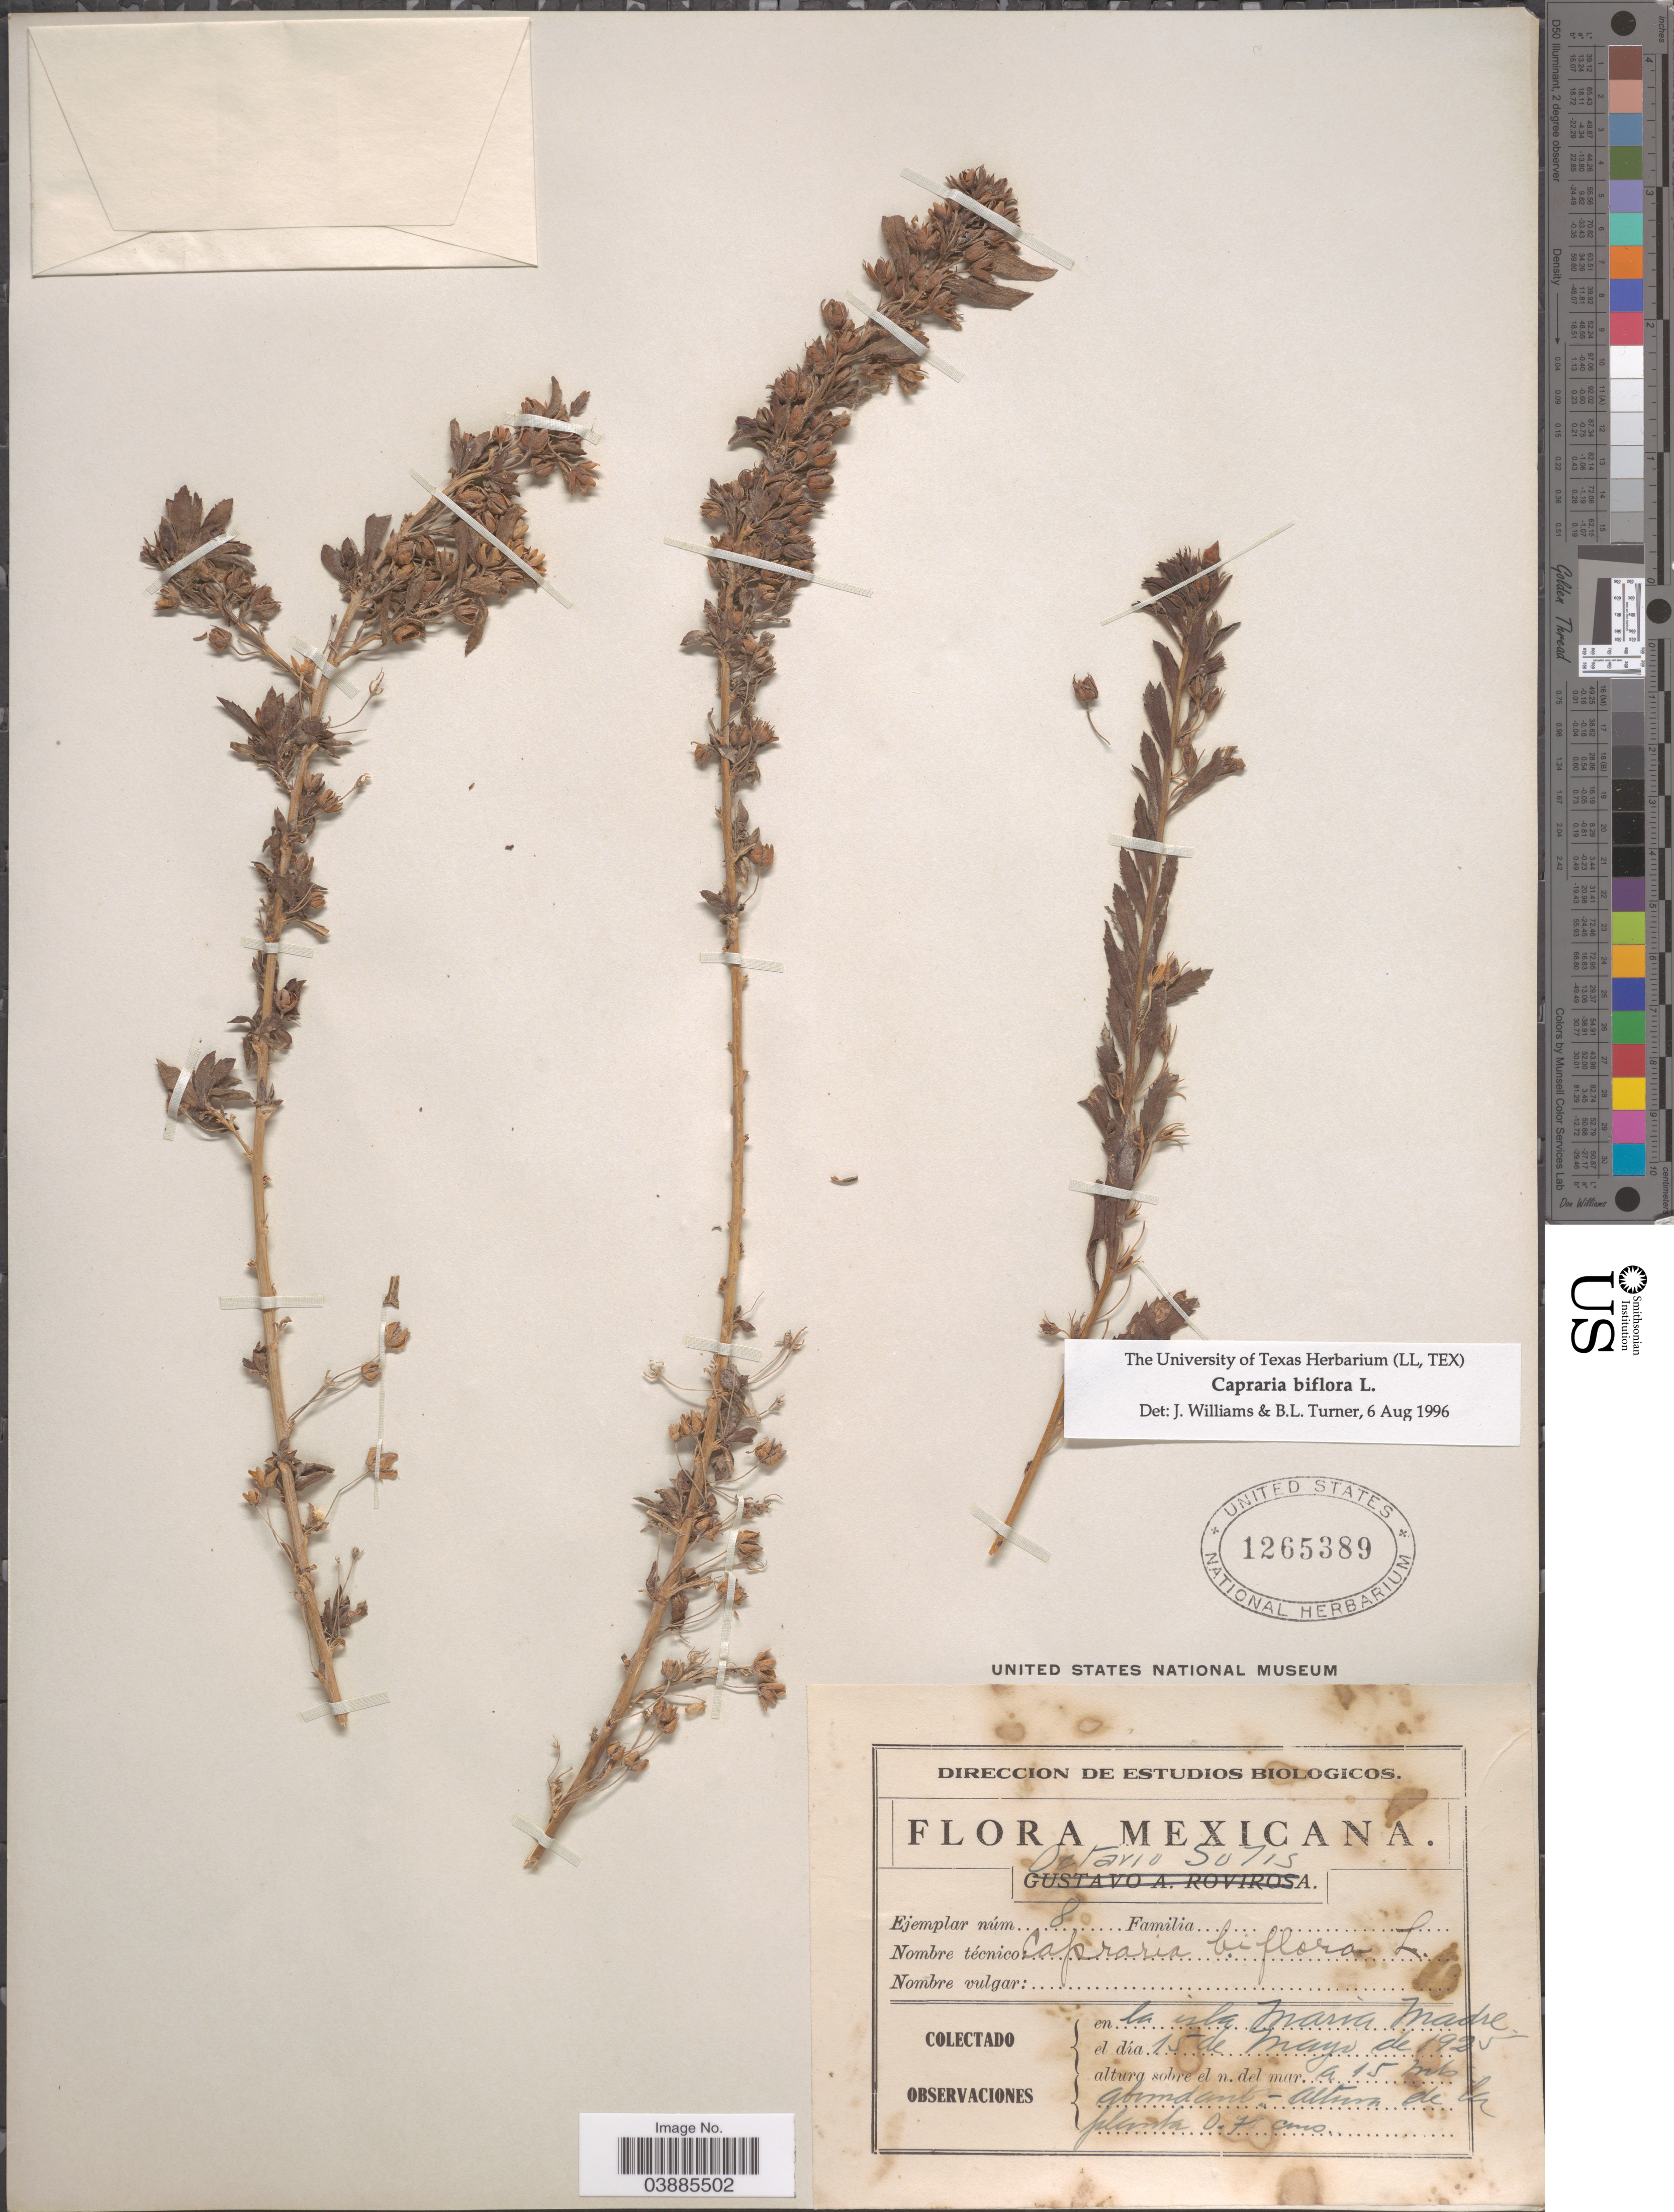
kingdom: Plantae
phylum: Tracheophyta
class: Magnoliopsida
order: Lamiales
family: Scrophulariaceae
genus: Capraria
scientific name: Capraria biflora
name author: L.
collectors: O. Solis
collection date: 1925-05-15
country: Mexico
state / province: Nayarit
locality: En la isla Maria Madre.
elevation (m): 15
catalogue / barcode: US 1265389